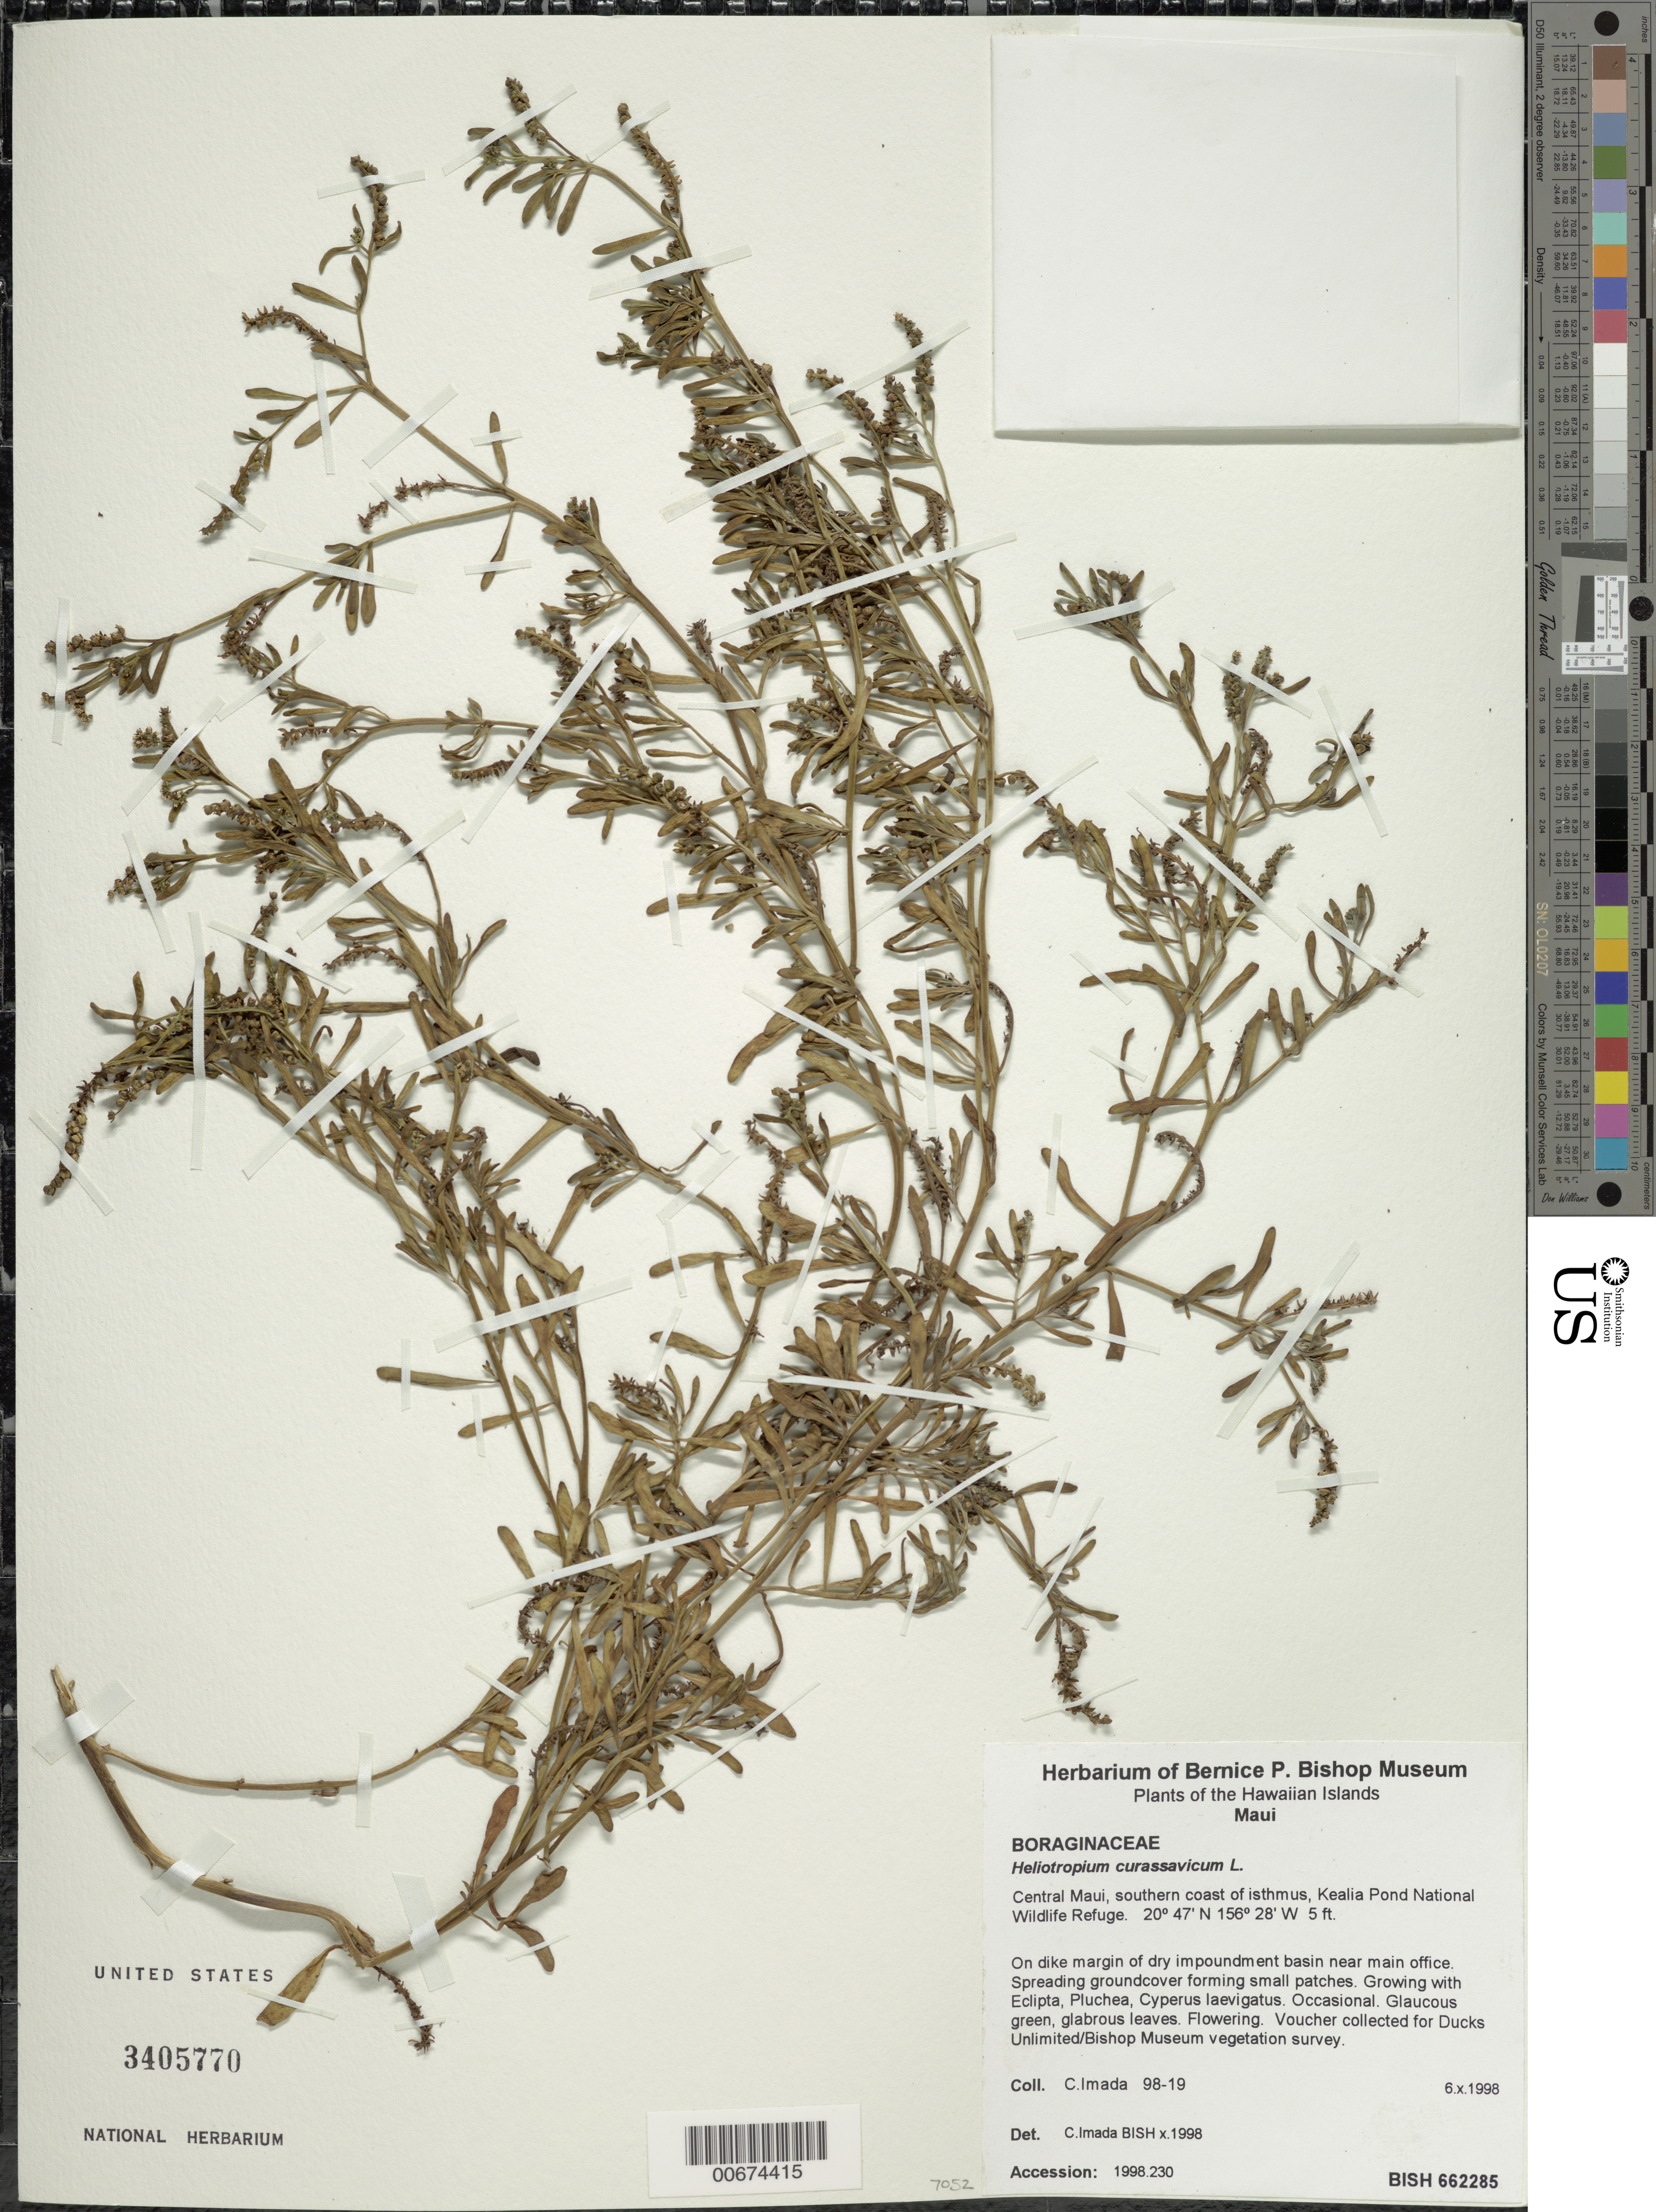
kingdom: Plantae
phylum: Tracheophyta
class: Magnoliopsida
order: Boraginales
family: Heliotropiaceae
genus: Heliotropium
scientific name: Heliotropium curassavicum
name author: L.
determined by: Imada, C.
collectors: C. Imada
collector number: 98-19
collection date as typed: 6 Oct 1998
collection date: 1998-10-06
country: United States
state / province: Hawaii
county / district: Maui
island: Maui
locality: Central Maui, southern coast of isthmus, Kealia Pond National Wildlife Refuge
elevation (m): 1.5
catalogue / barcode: US 3405770